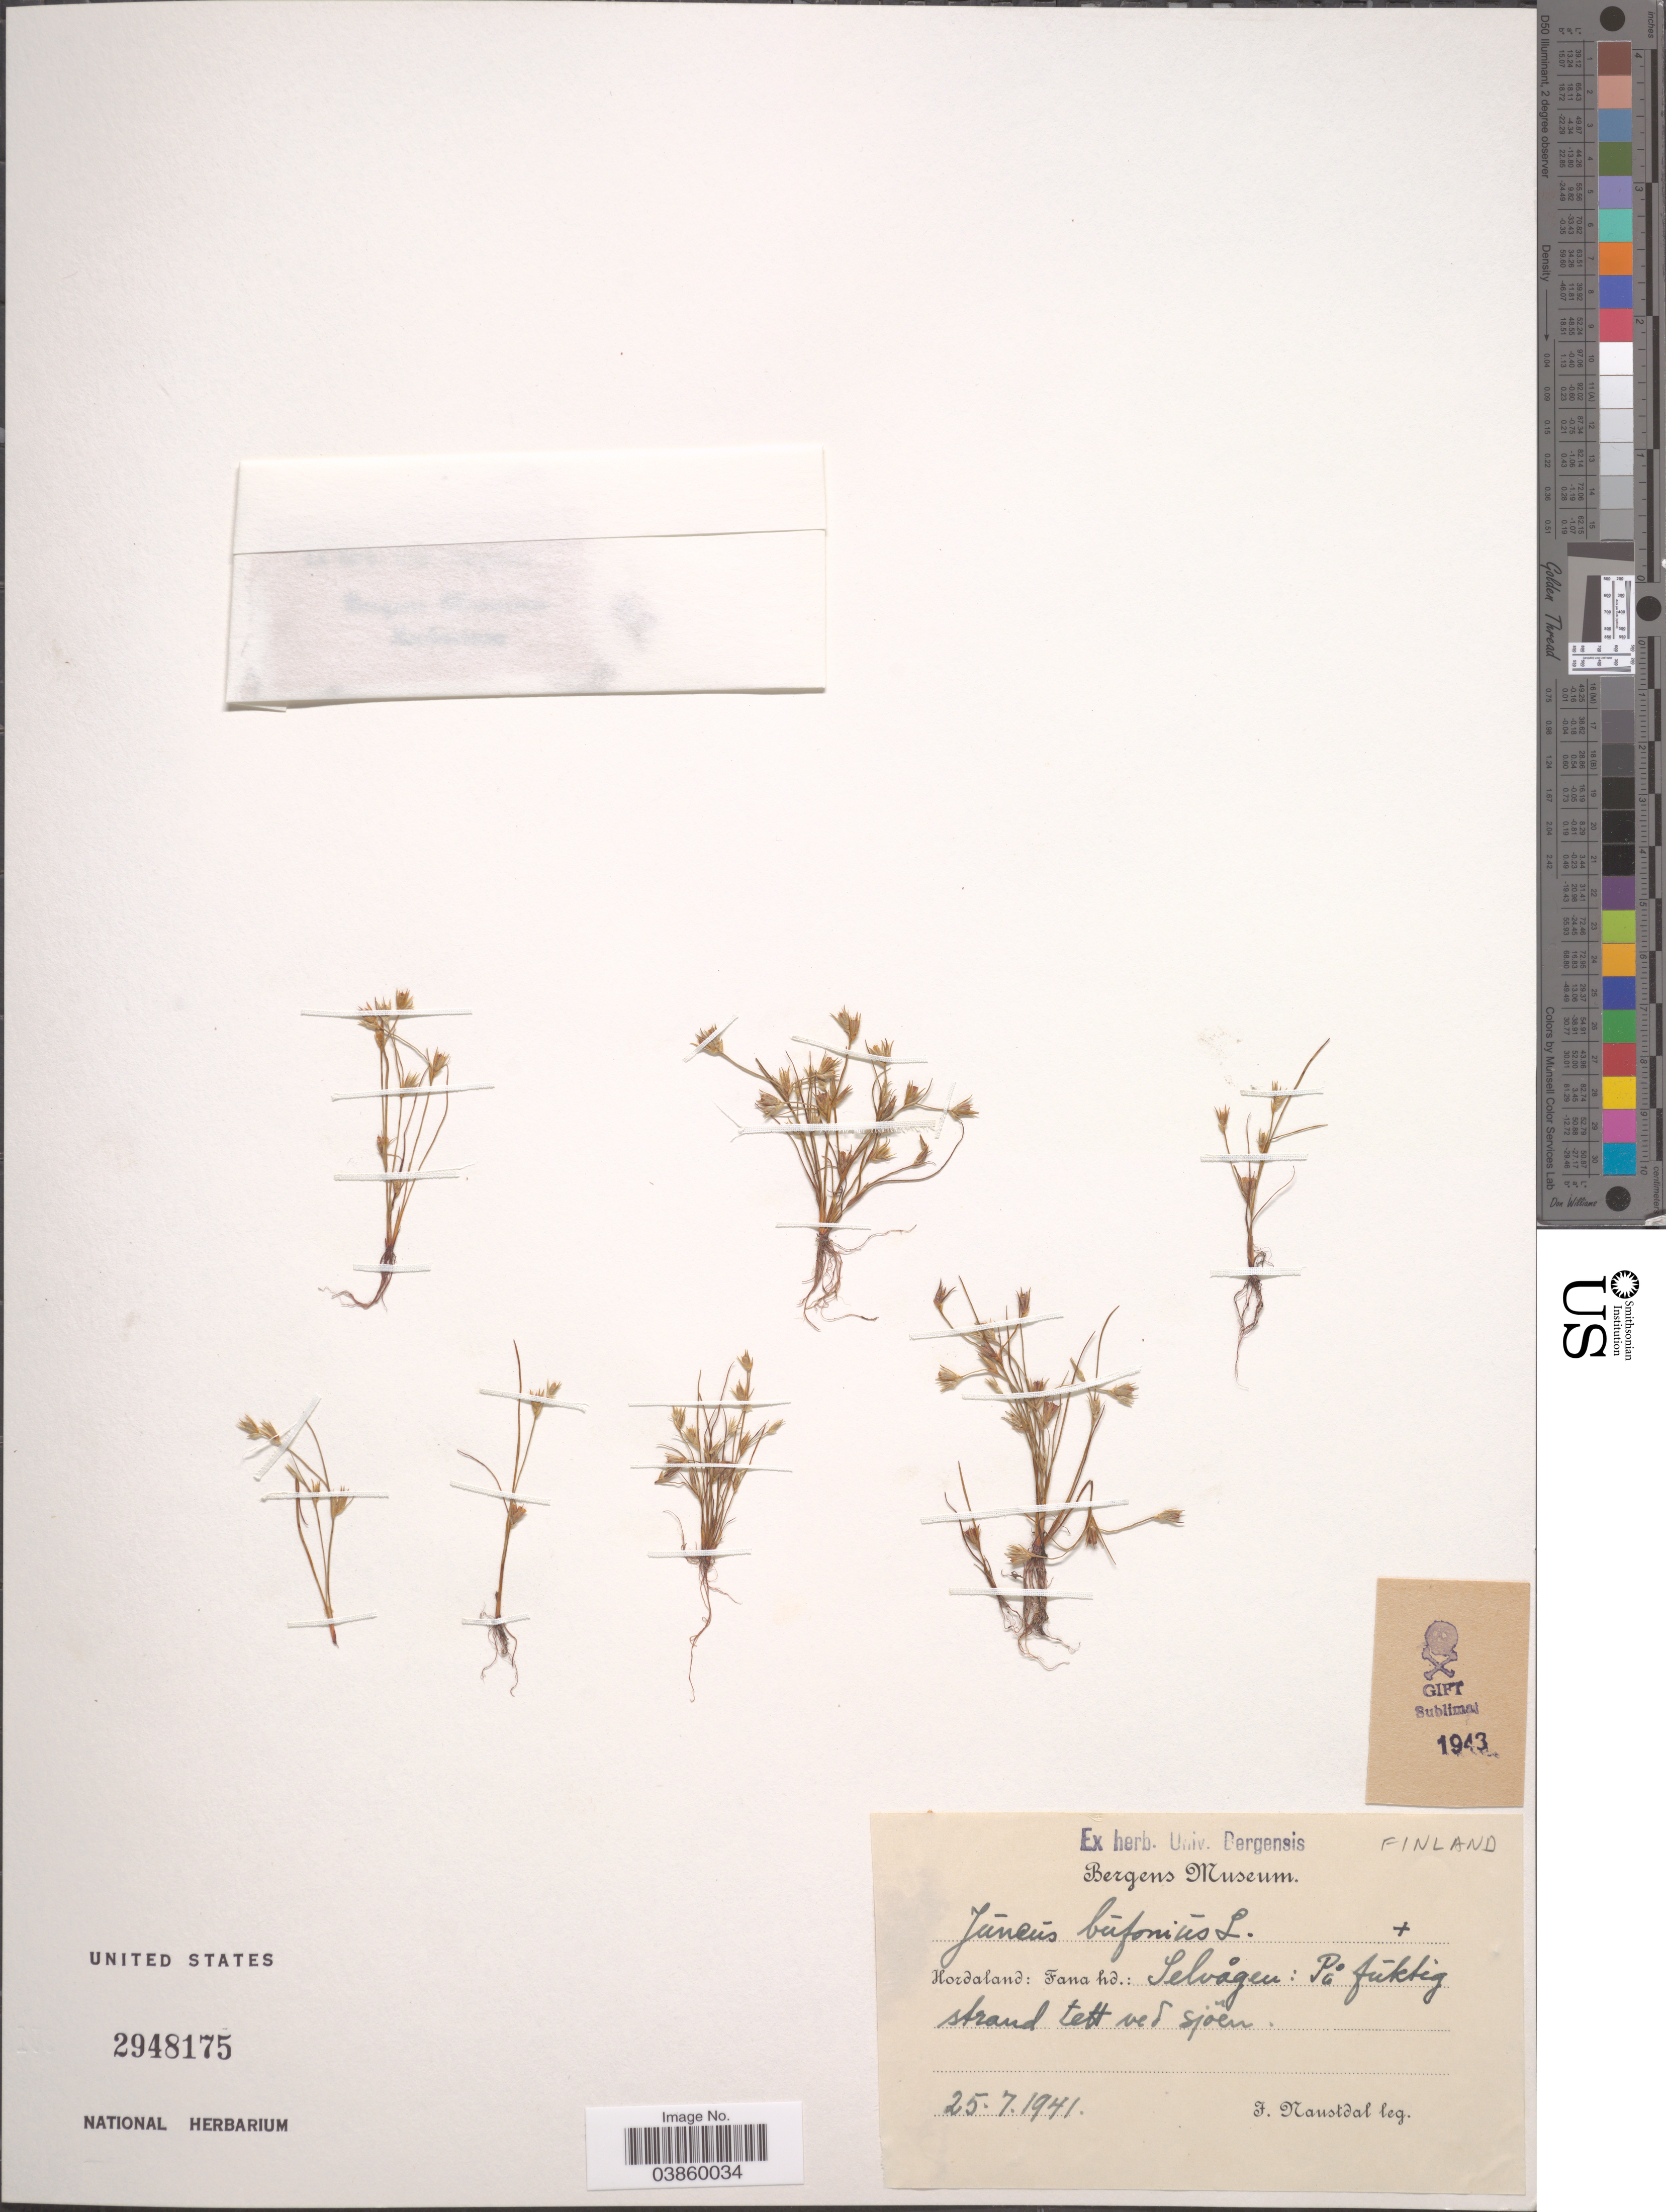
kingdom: Plantae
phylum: Tracheophyta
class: Liliopsida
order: Poales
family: Juncaceae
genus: Juncus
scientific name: Juncus bufonius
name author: L.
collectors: F. Nanstdal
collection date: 1941-07-25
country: Norway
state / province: Hordaland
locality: Fana hd.: Selvågen: På fúktig strant teft ved sjöen.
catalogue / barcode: US 2948175